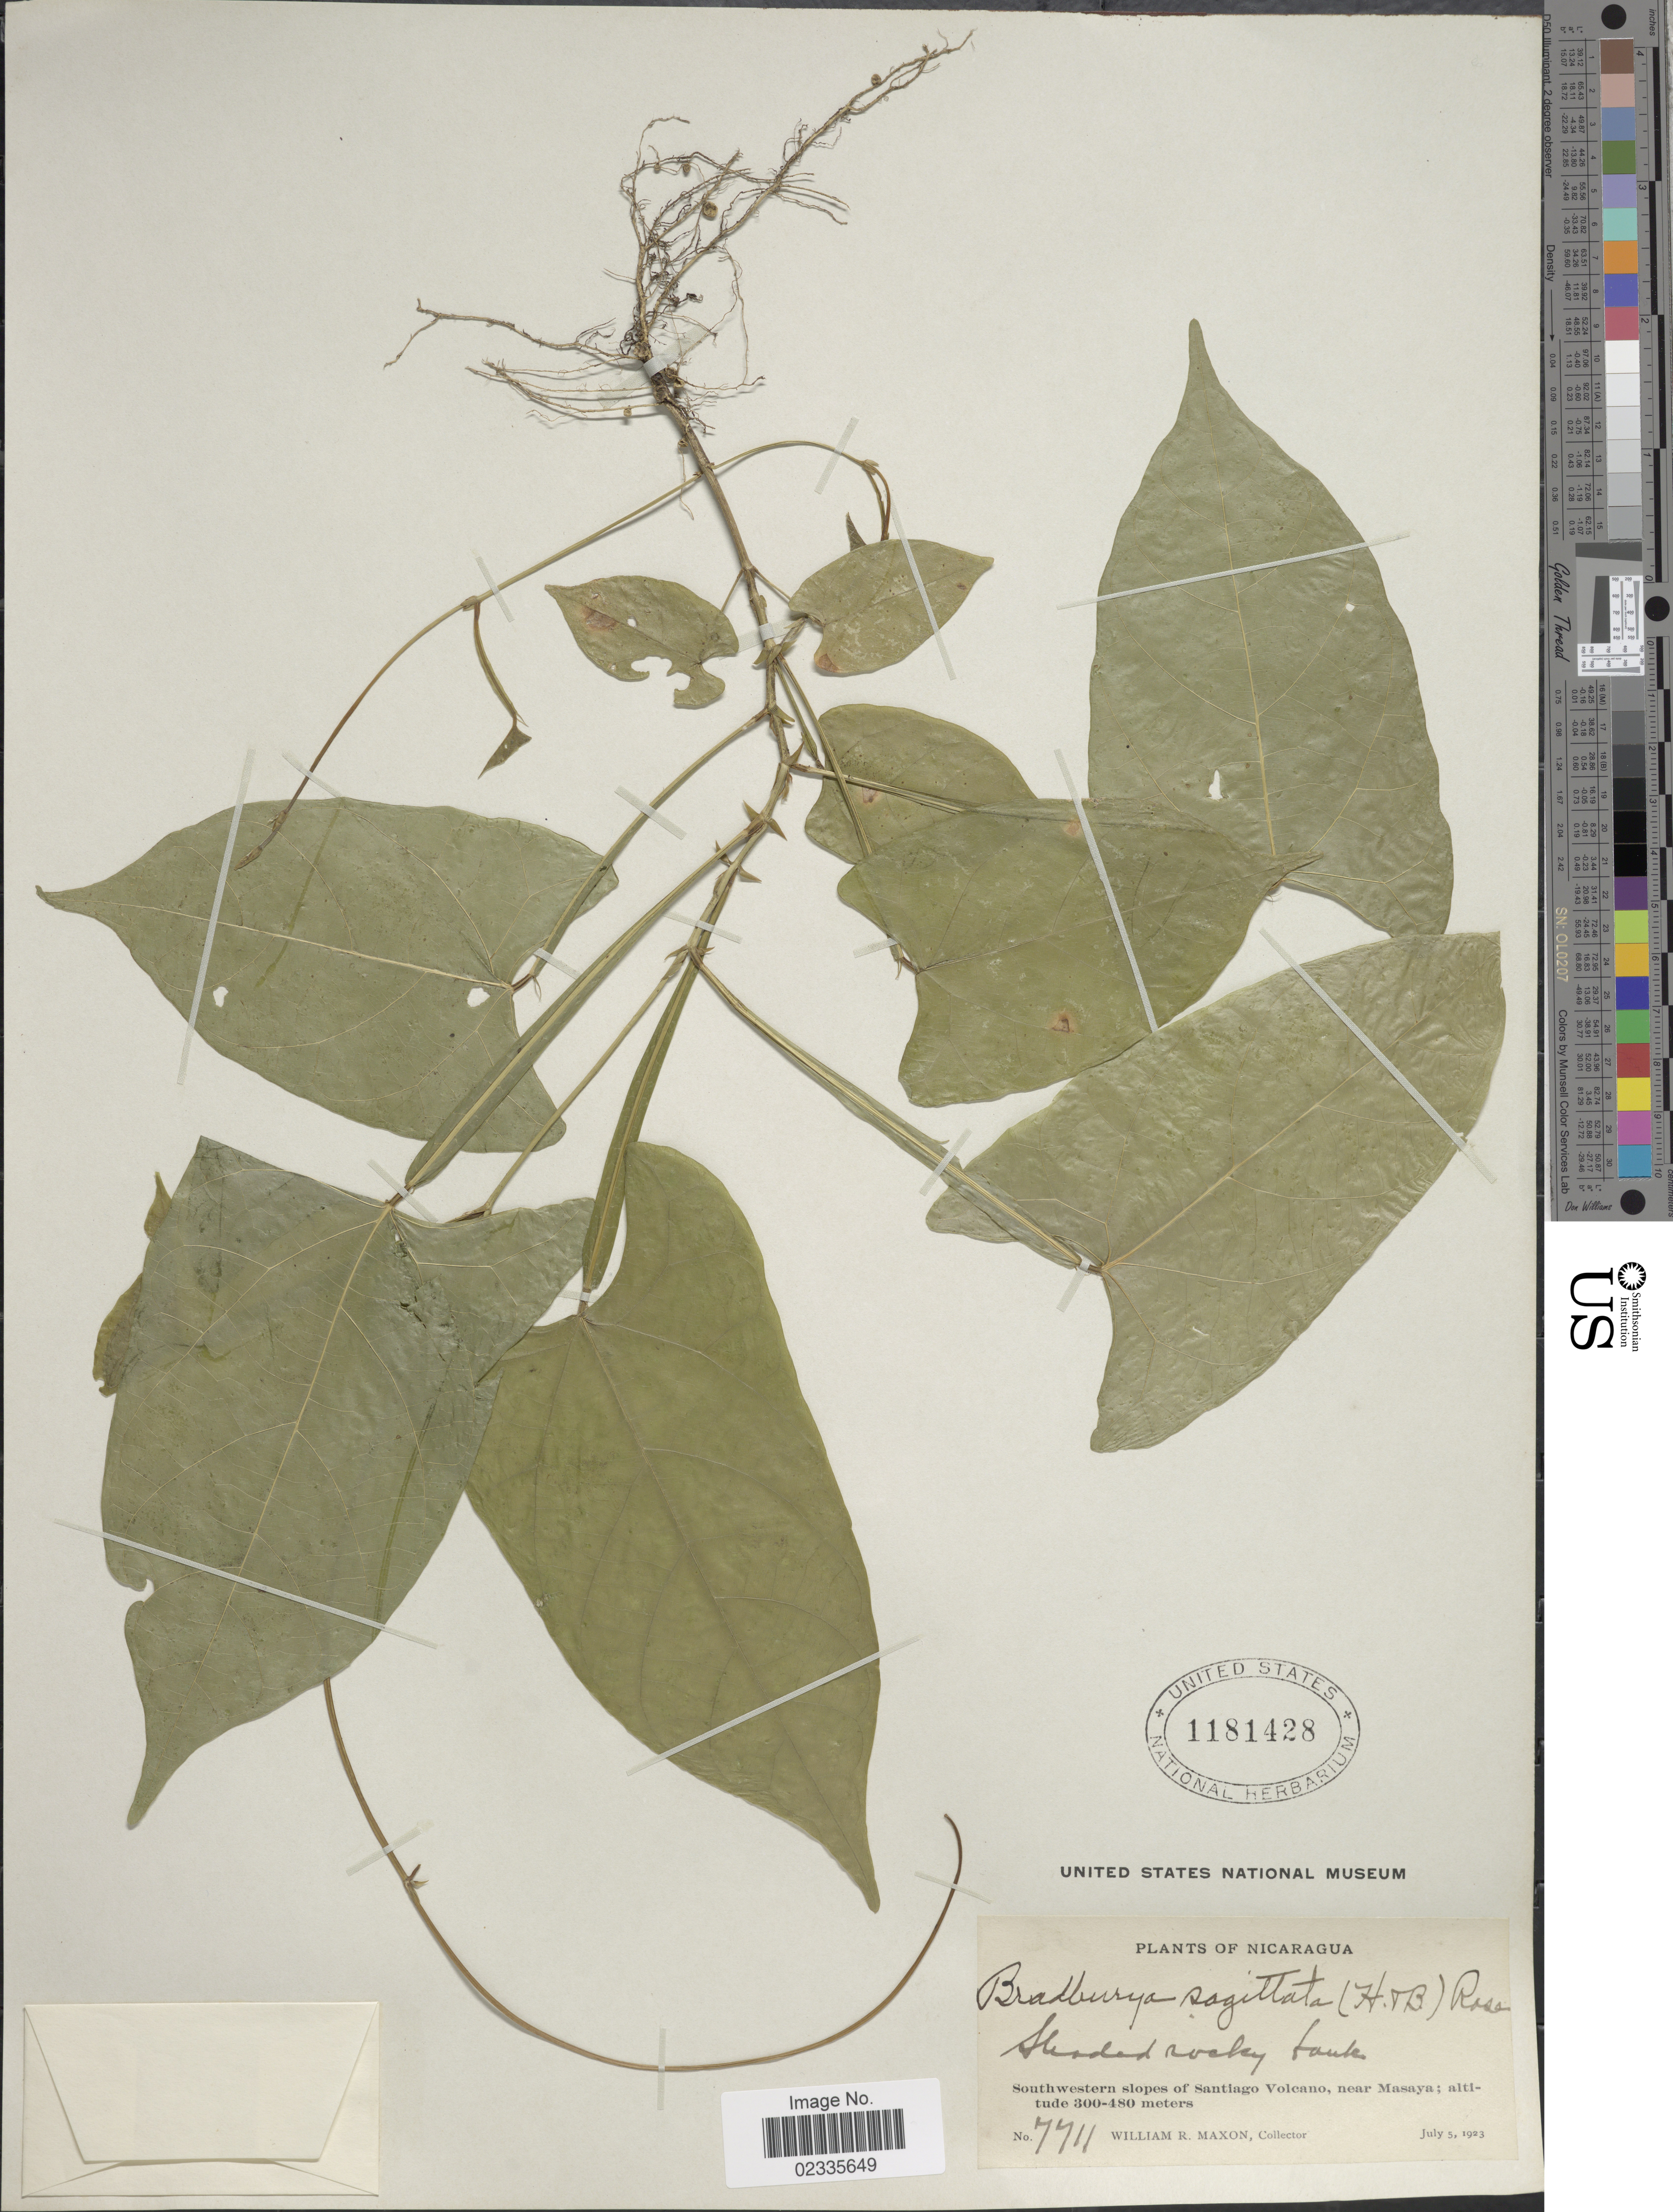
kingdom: Plantae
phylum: Tracheophyta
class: Magnoliopsida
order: Fabales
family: Fabaceae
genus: Centrosema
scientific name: Centrosema sagittata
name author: (Kunth) Rose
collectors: W. R. Maxon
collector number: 7711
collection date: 1923-07-05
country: Nicaragua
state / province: Masaya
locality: Southwestern slopes of Santiago Volcano, near Masaya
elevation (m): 300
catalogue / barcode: US 1181428